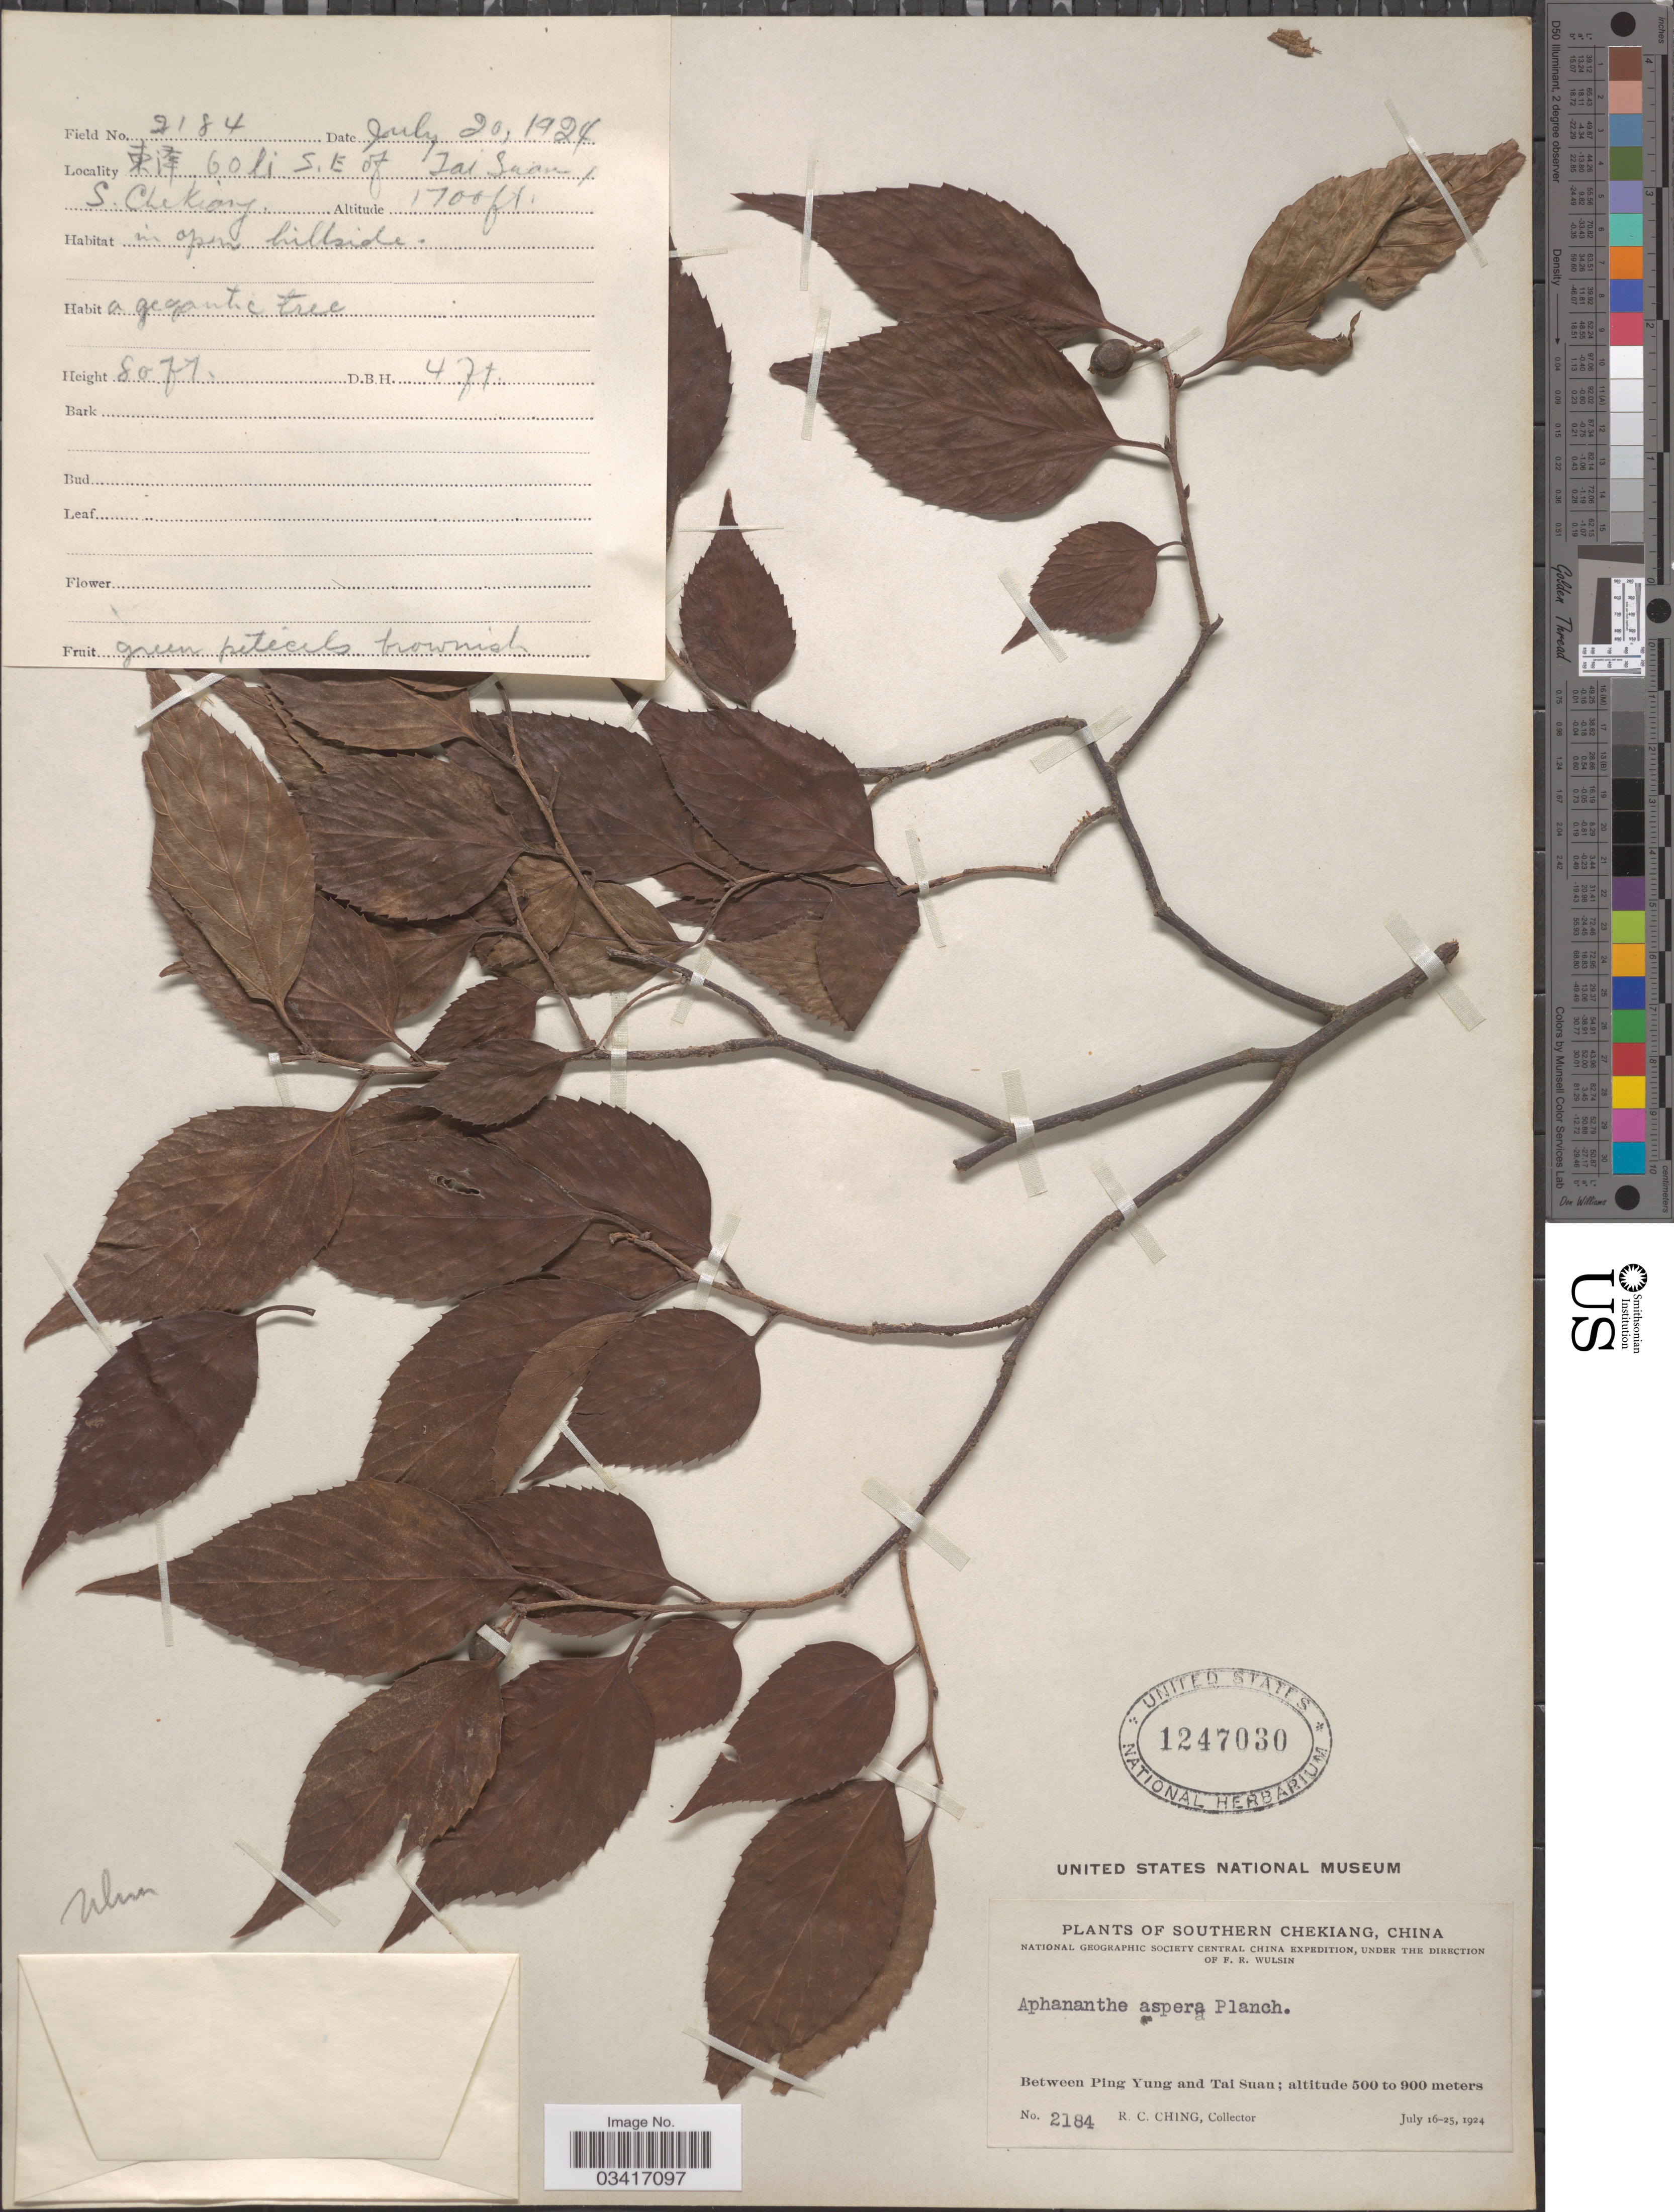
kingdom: Plantae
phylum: Tracheophyta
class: Magnoliopsida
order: Rosales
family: Cannabaceae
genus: Aphananthe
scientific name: Aphananthe aspera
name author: Planch.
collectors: R. C. Ching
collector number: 2184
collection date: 1924-07-20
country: China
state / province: Zhejiang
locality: X 60 li S.E. of Tai Suan. Southern Chekiang. Between Ping Yung and Tai Suan.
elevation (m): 518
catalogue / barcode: US 1247030